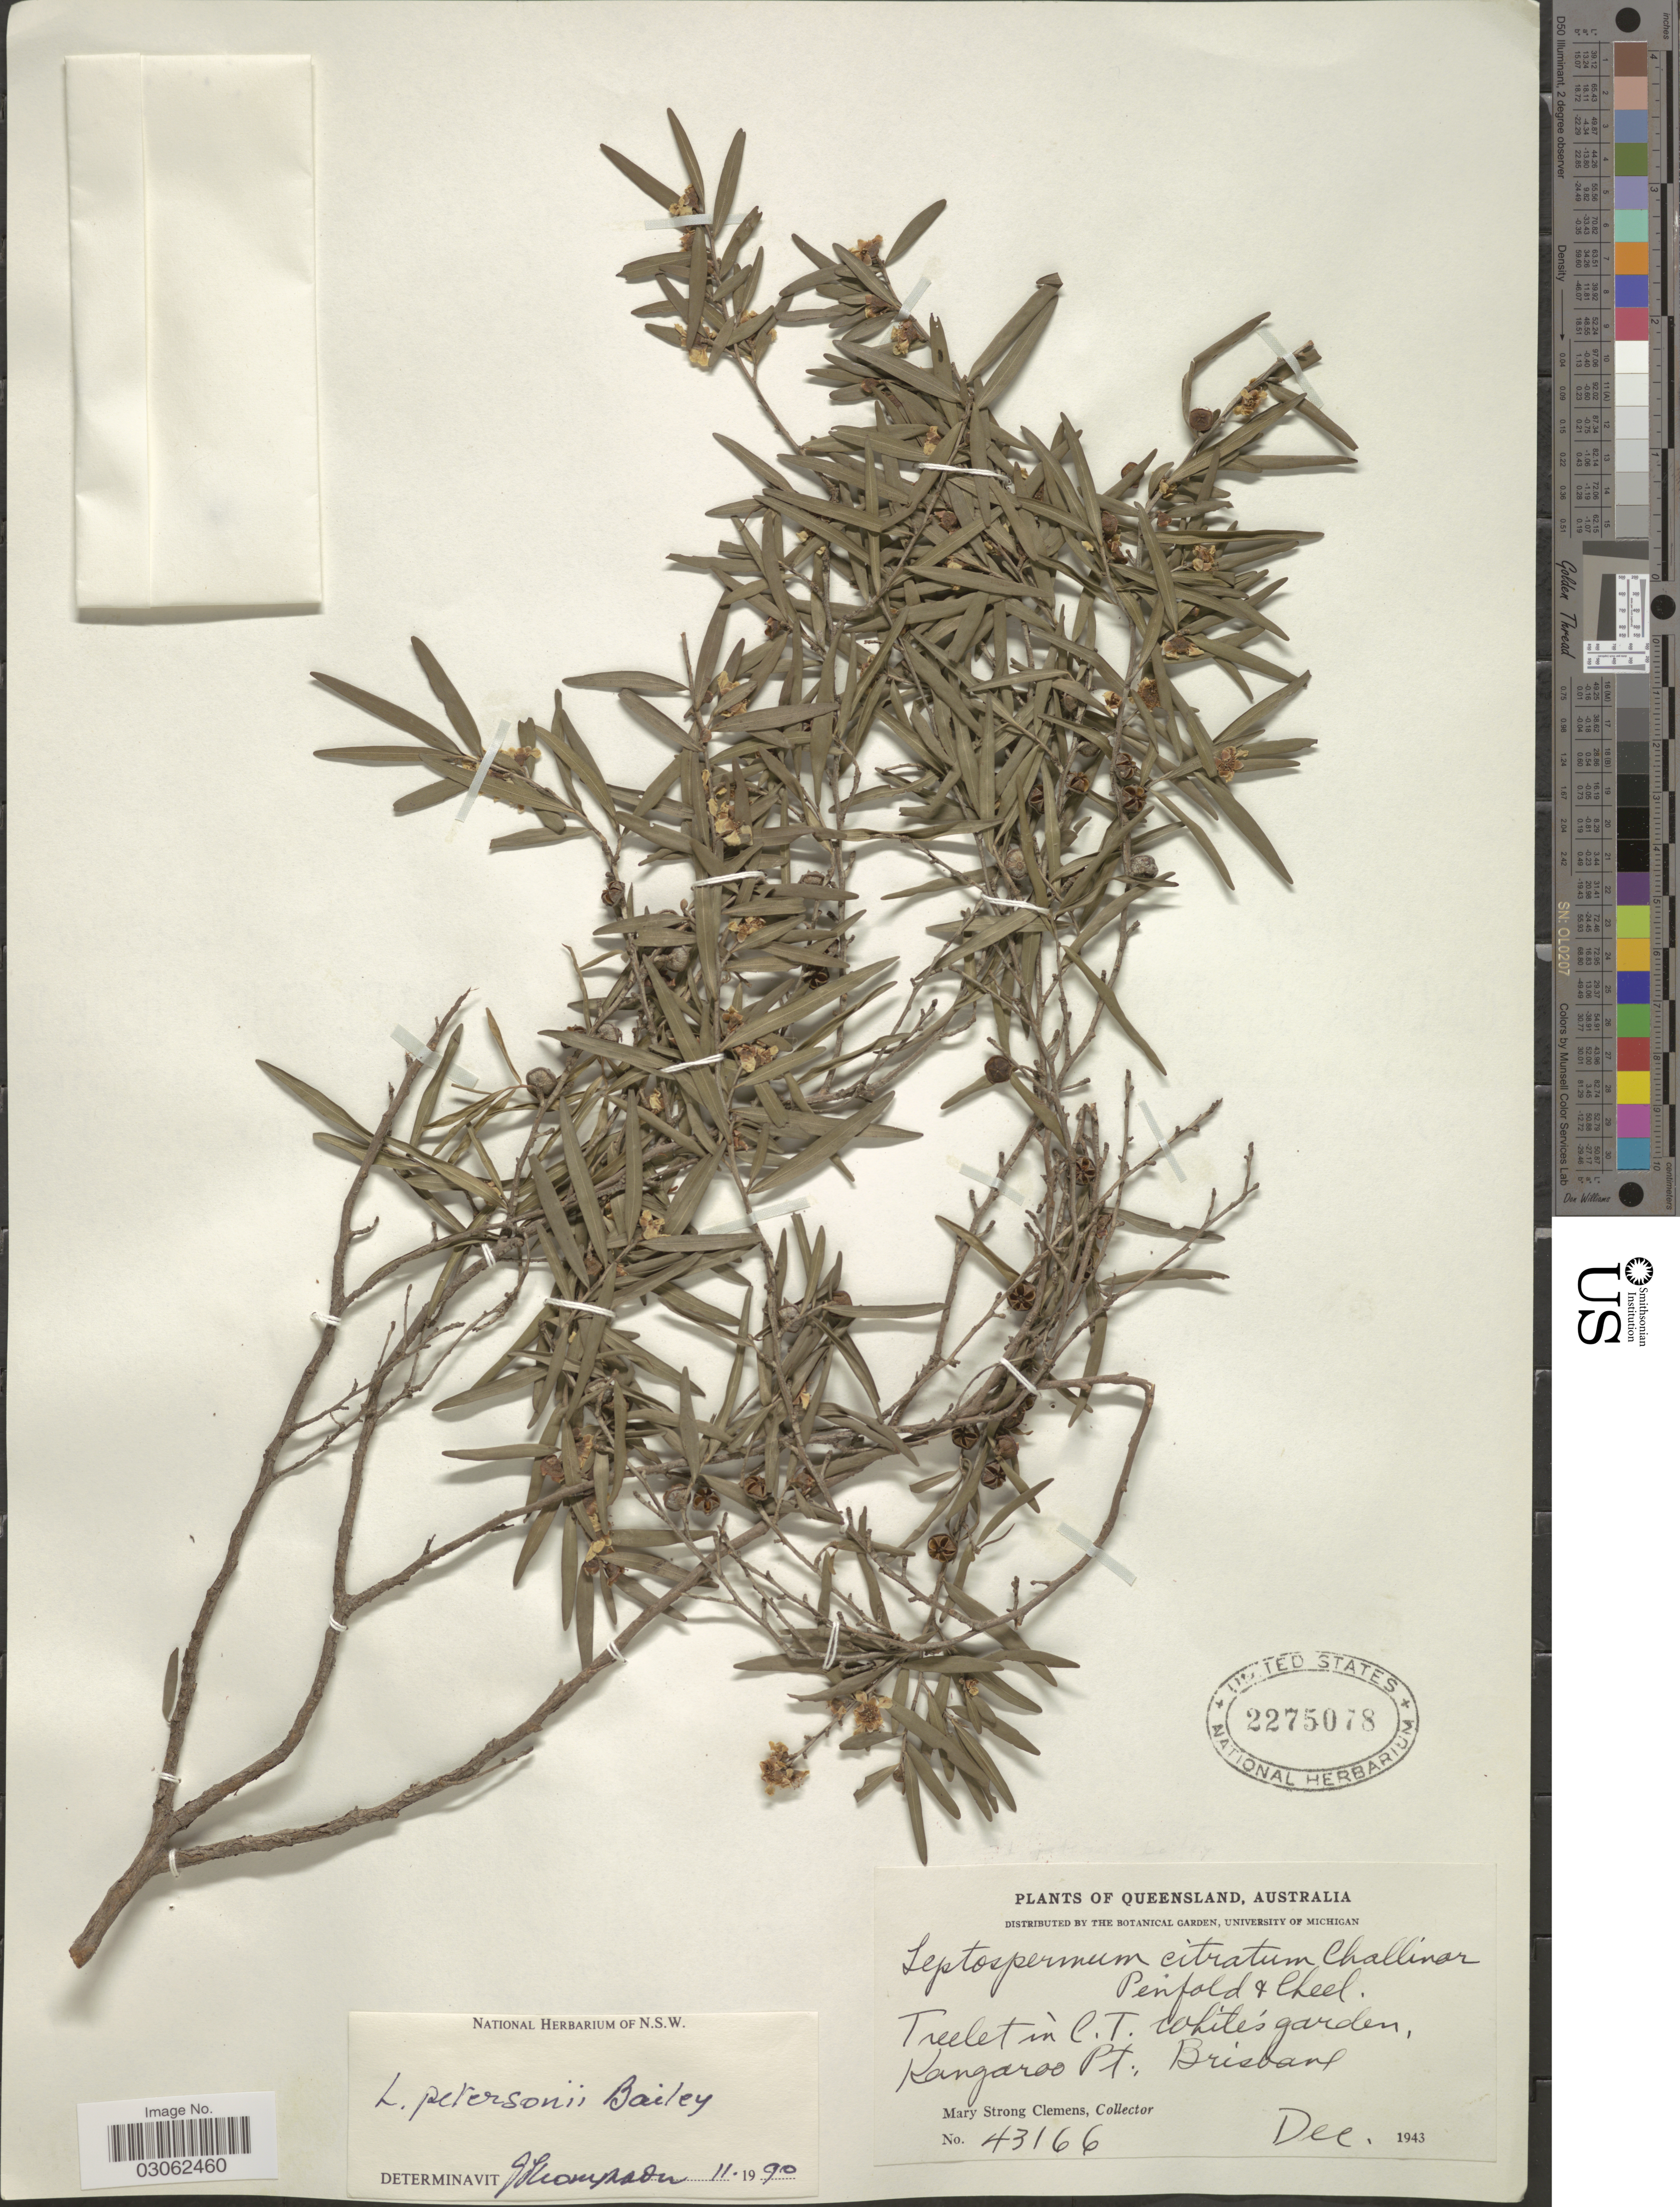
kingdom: Plantae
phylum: Tracheophyta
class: Magnoliopsida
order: Myrtales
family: Myrtaceae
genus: Leptospermum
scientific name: Leptospermum petersonii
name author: F.M. Bailey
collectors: M. S. Clemens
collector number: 43166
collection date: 1943-12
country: Australia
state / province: Queensland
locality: Treelet in C.T. White's garden, Kangaroo Pt., Brisbane.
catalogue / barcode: US 2275078